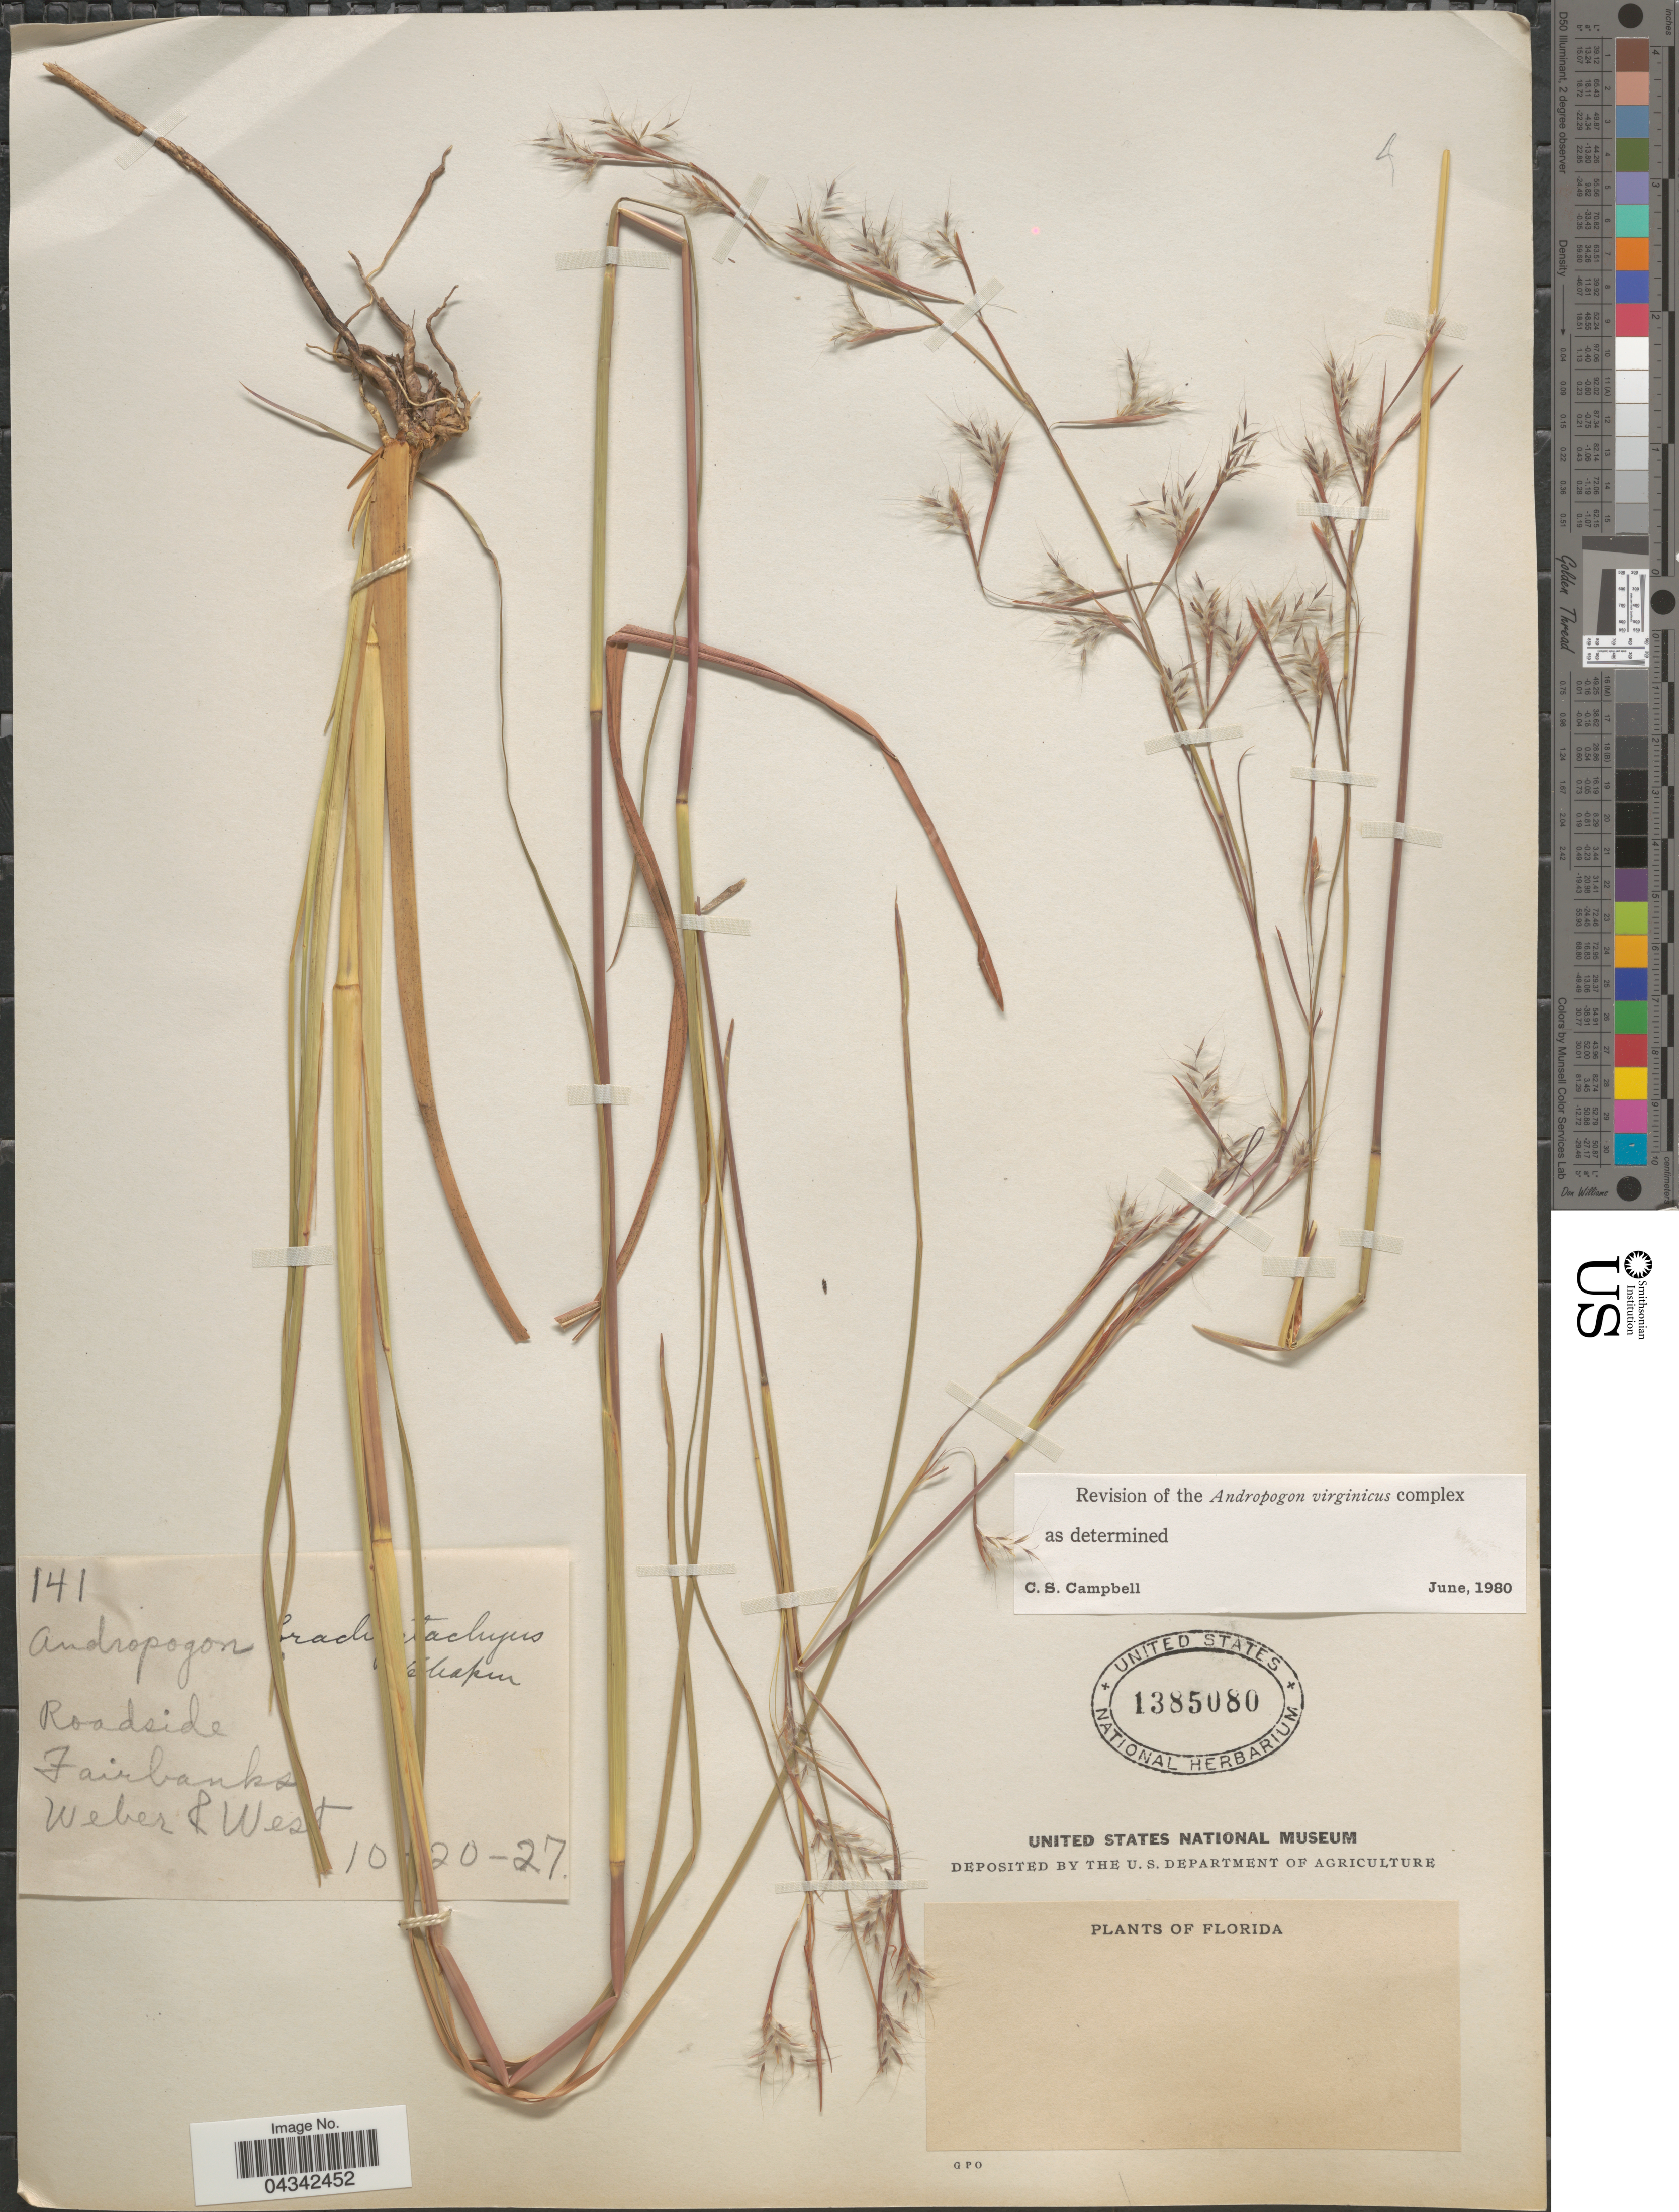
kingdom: Plantae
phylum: Tracheophyta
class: Liliopsida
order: Poales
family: Poaceae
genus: Andropogon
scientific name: Andropogon brachystachyus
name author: Chapm.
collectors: -- Weber & -. West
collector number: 141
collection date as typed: Transcribed d/m/y: 20/10/27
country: United States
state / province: Florida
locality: Fairbanks.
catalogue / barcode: US 1385080